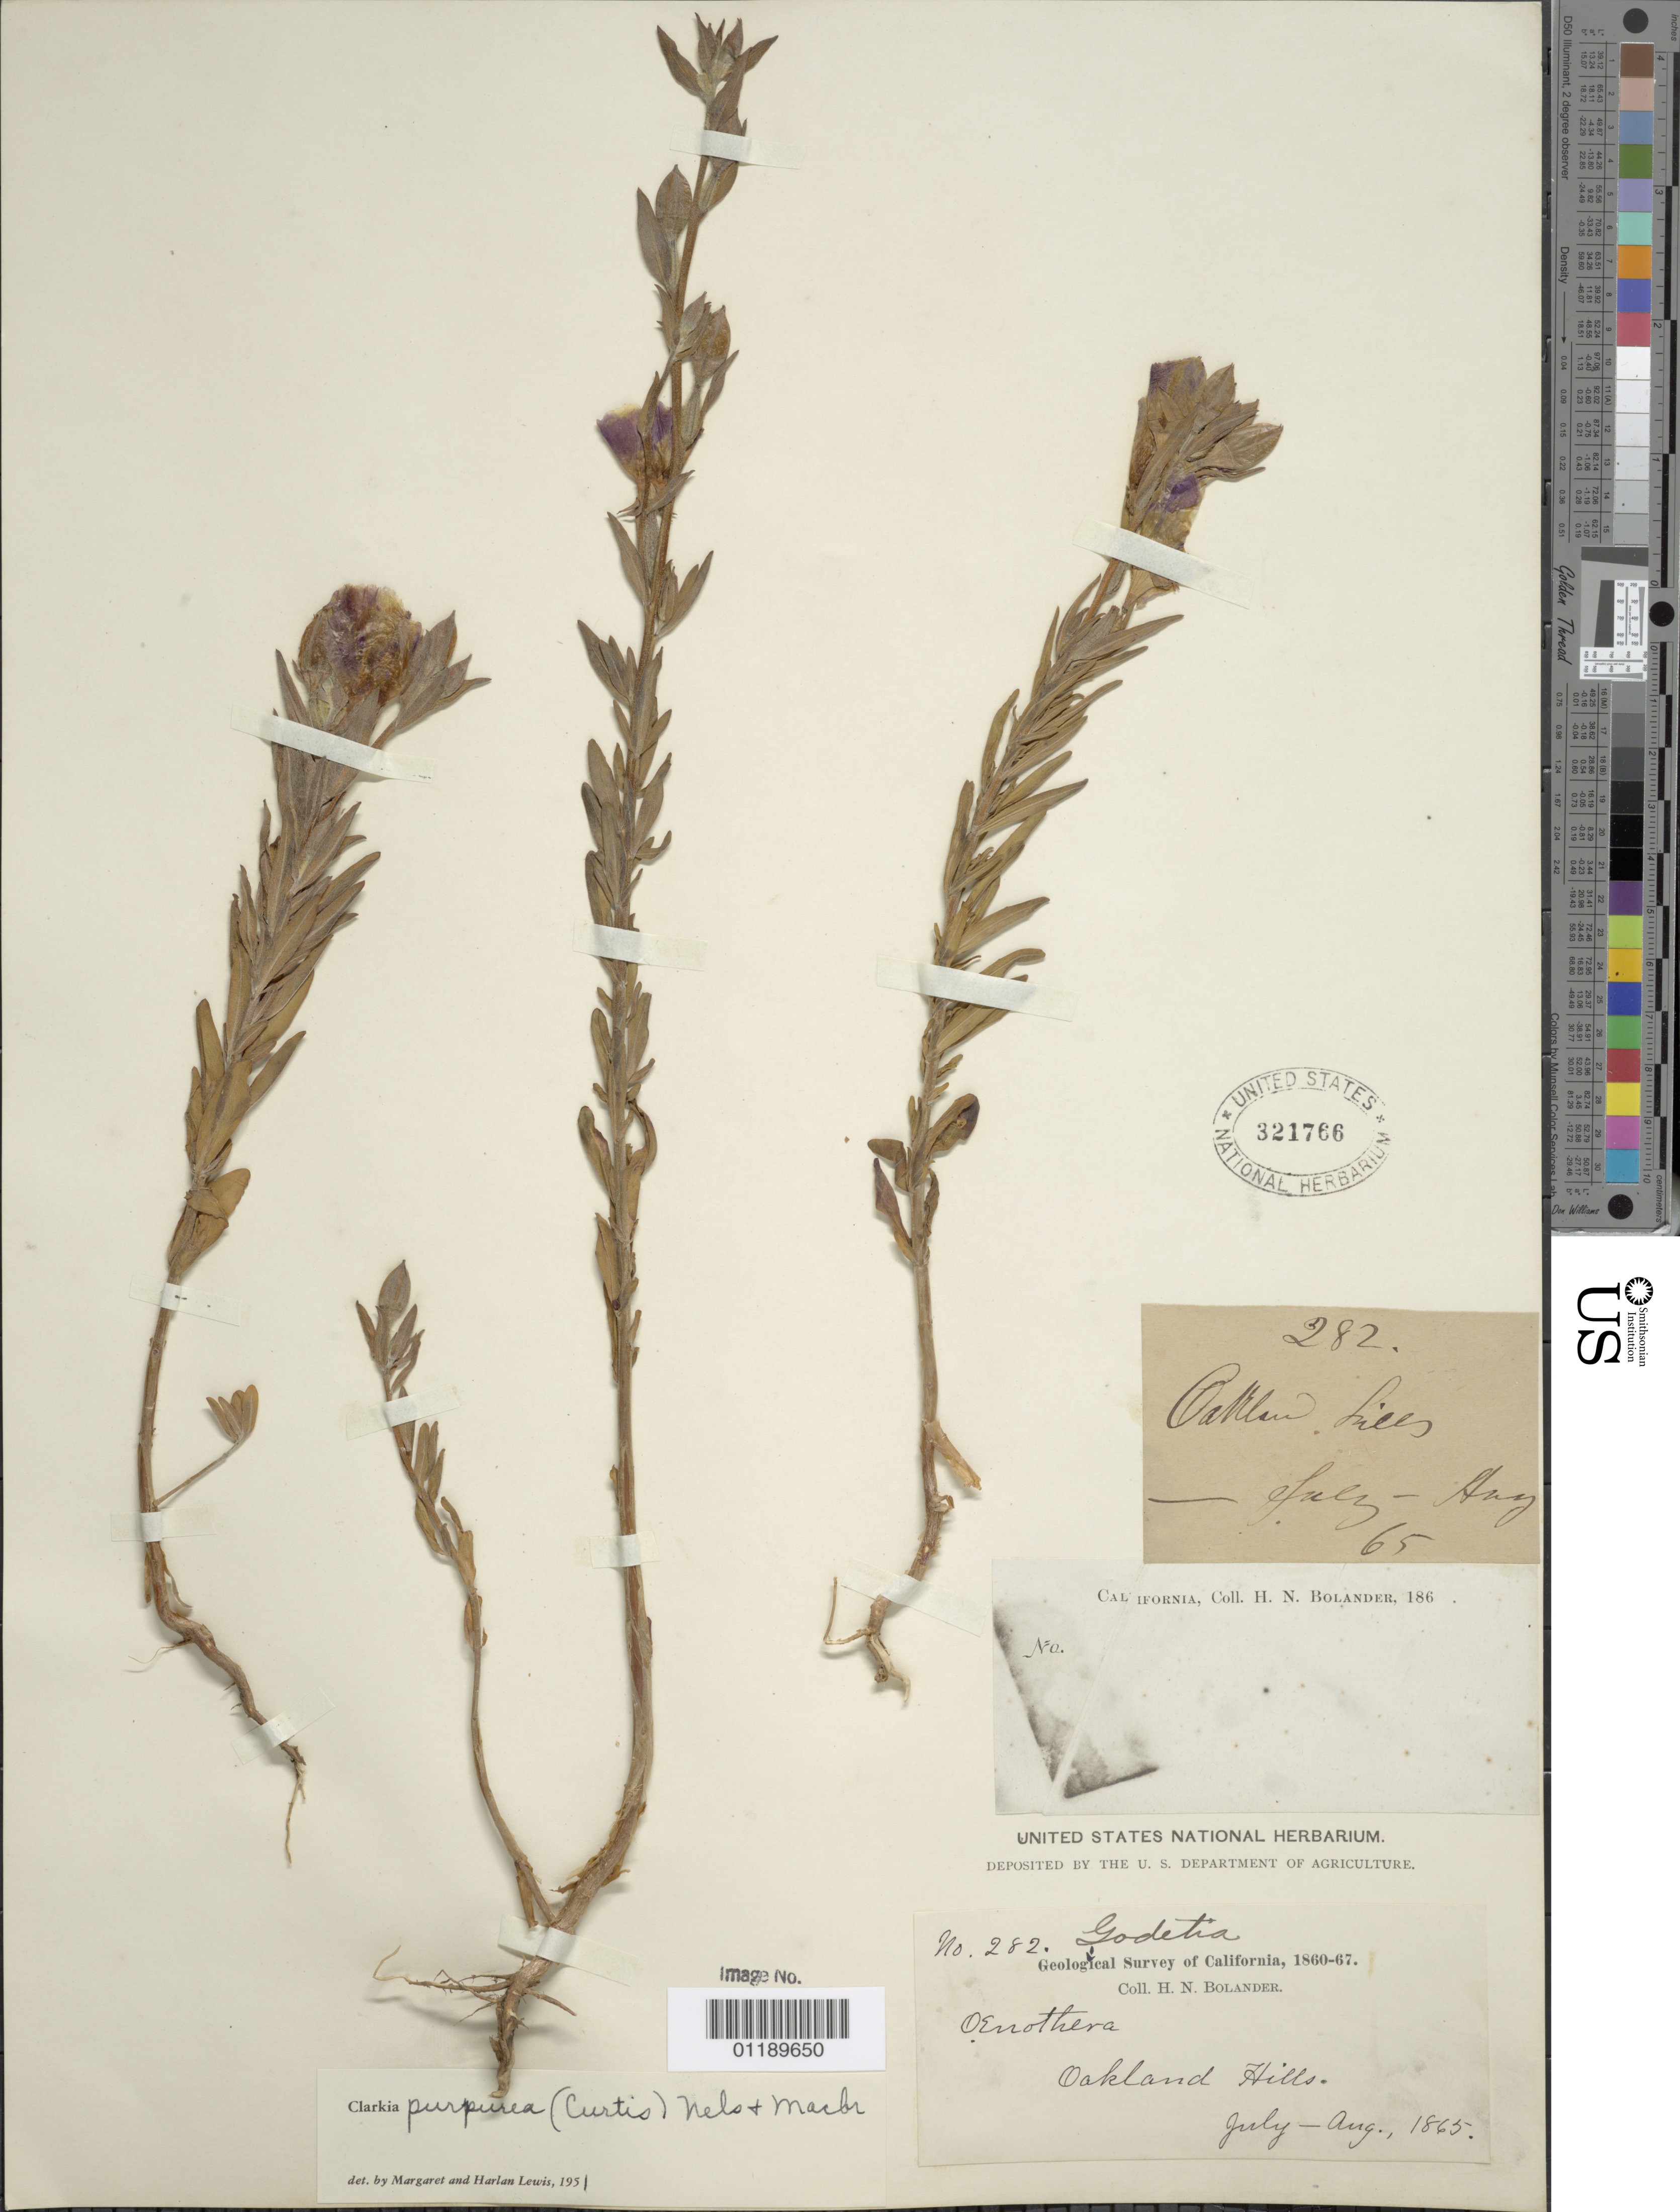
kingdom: Plantae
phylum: Tracheophyta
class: Magnoliopsida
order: Myrtales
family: Onagraceae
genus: Clarkia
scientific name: Clarkia purpurea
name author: (Curtis) A. Nelson & J.F. Macbr.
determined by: Lewis, --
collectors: H. Bolander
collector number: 282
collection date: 1865-07/1865-08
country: United States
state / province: California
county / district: Alameda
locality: Oakland Hills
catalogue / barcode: US 321766